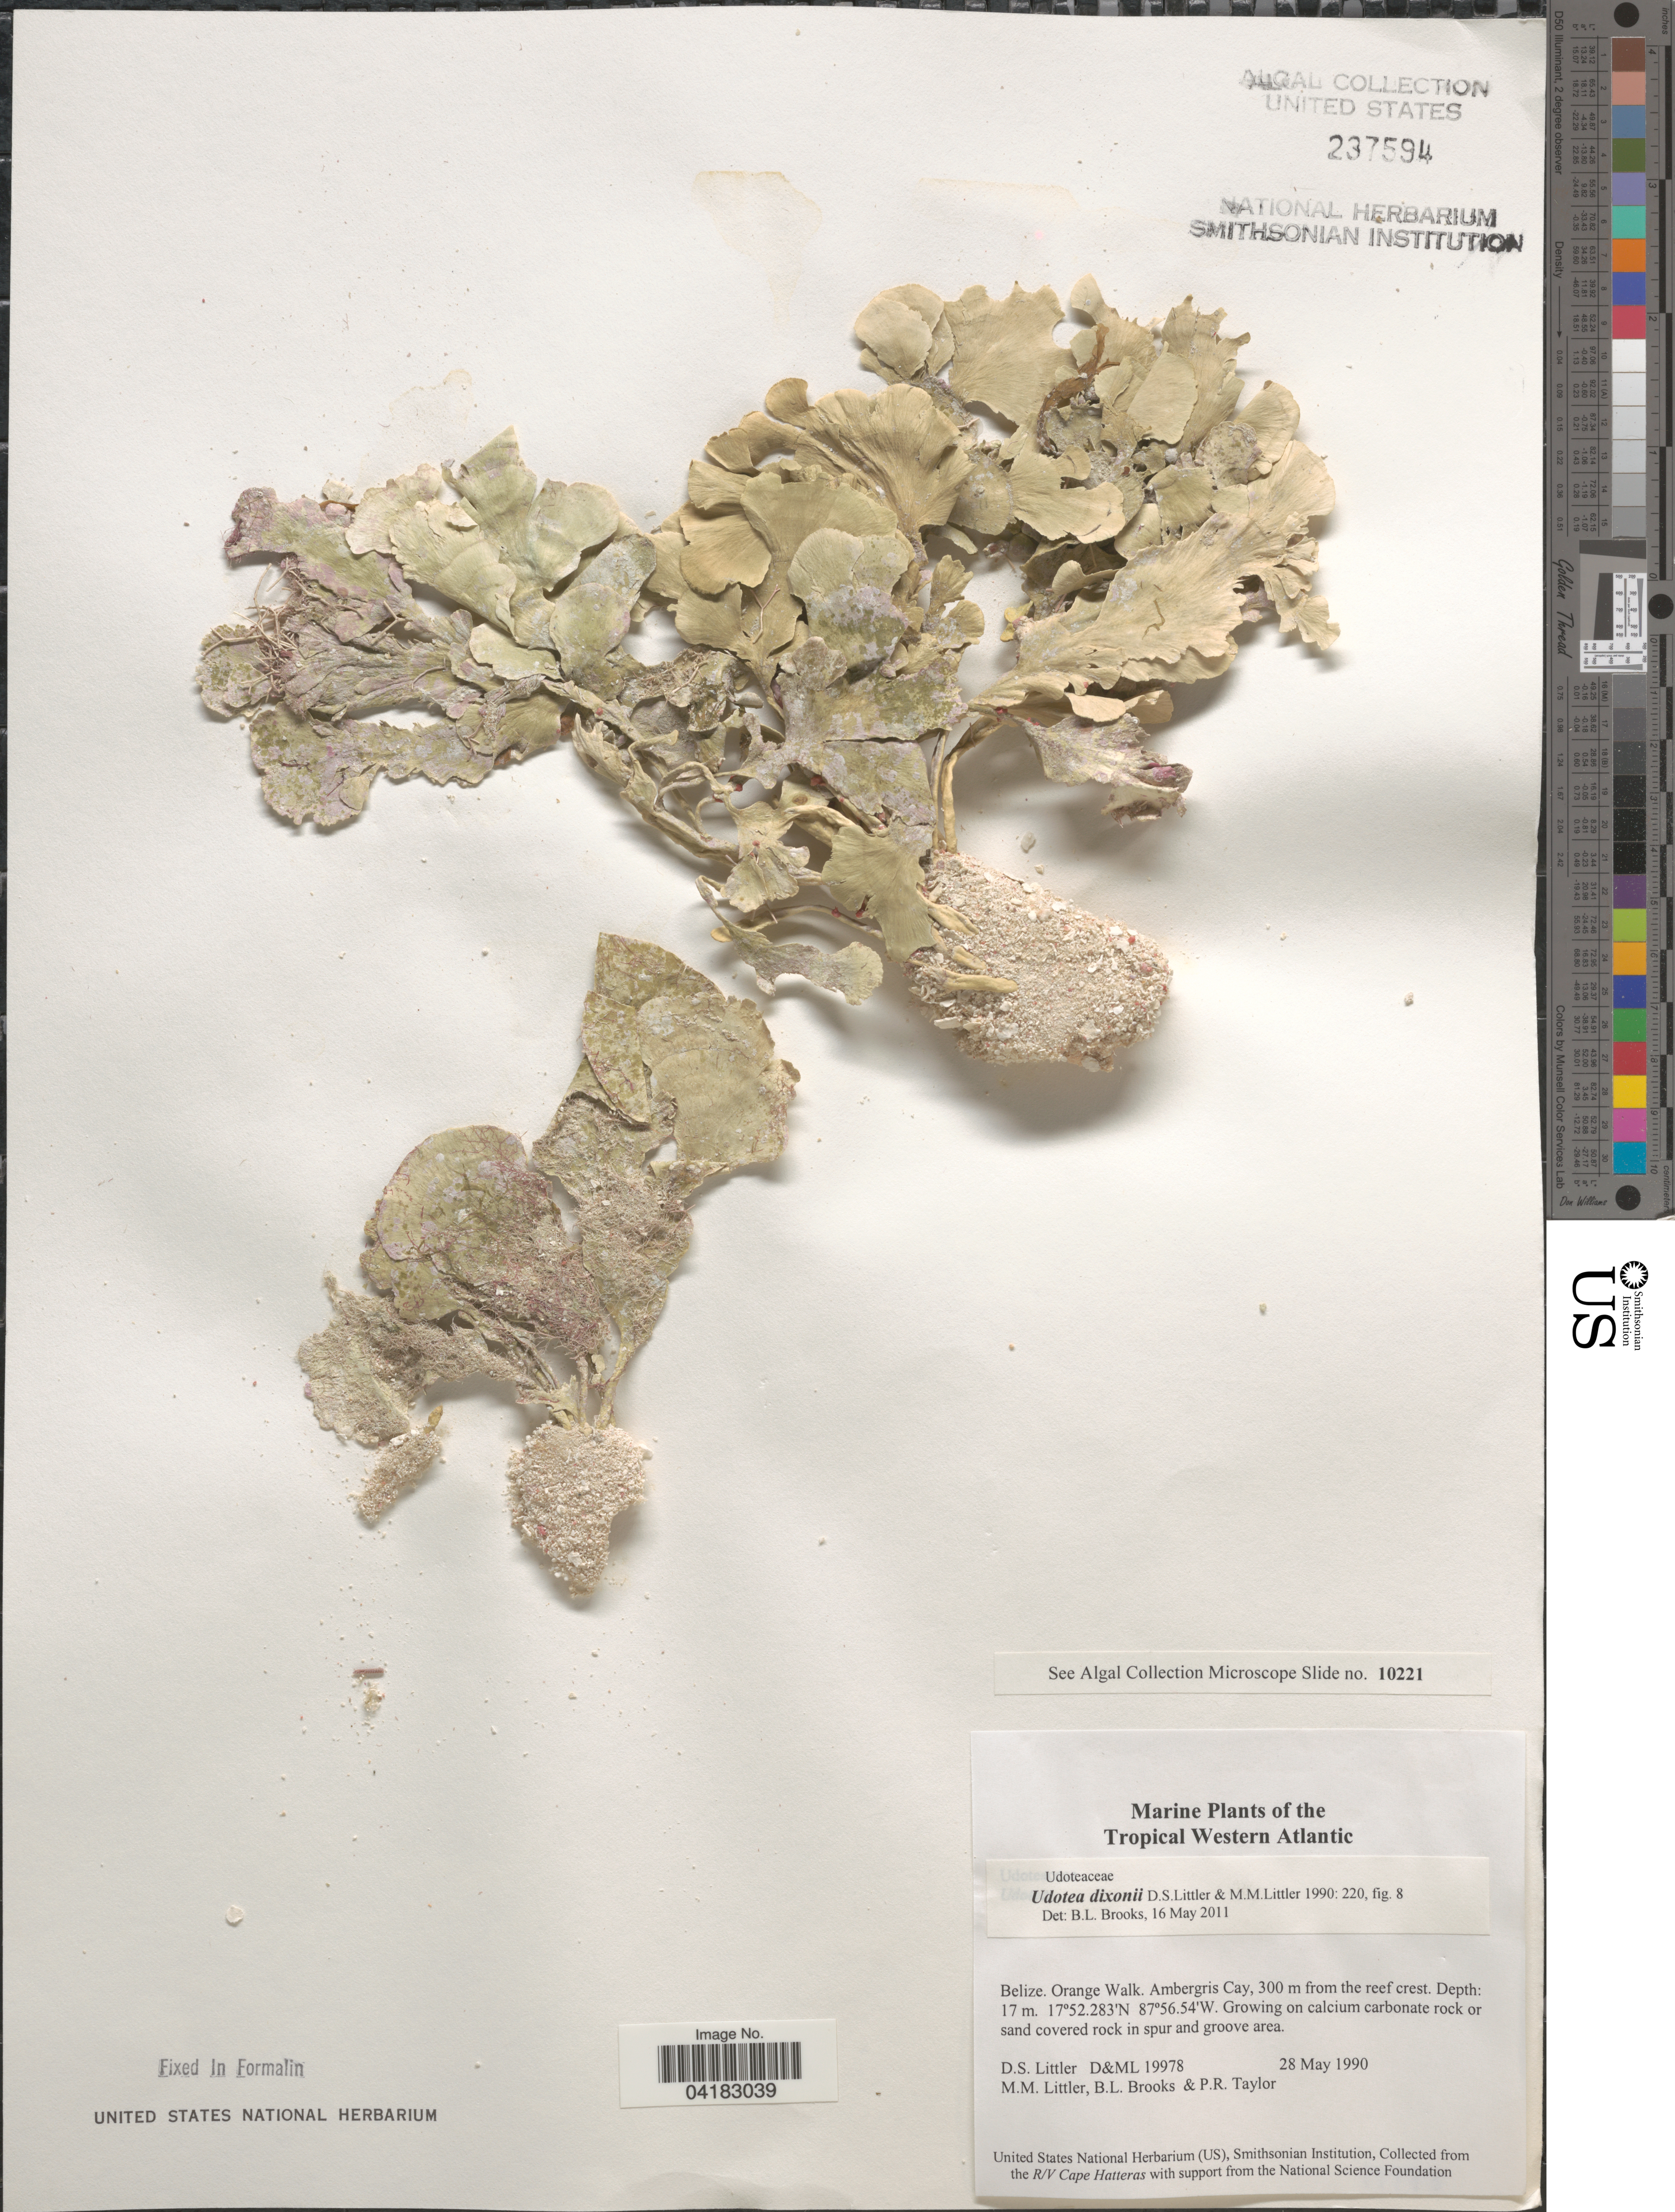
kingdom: Plantae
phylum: Chlorophyta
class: Ulvophyceae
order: Bryopsidales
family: Udoteaceae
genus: Udotea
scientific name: Udotea dixonii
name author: D.S. Littler & Littler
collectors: D. S. Littler, B. Brooks & P. R. Taylor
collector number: D&ML19978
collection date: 1990-05-28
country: Belize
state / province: Orange Walk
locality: Tropical Western Atlantic. Ambergris Cay, 300 m from the reef crest.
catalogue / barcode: US 237594